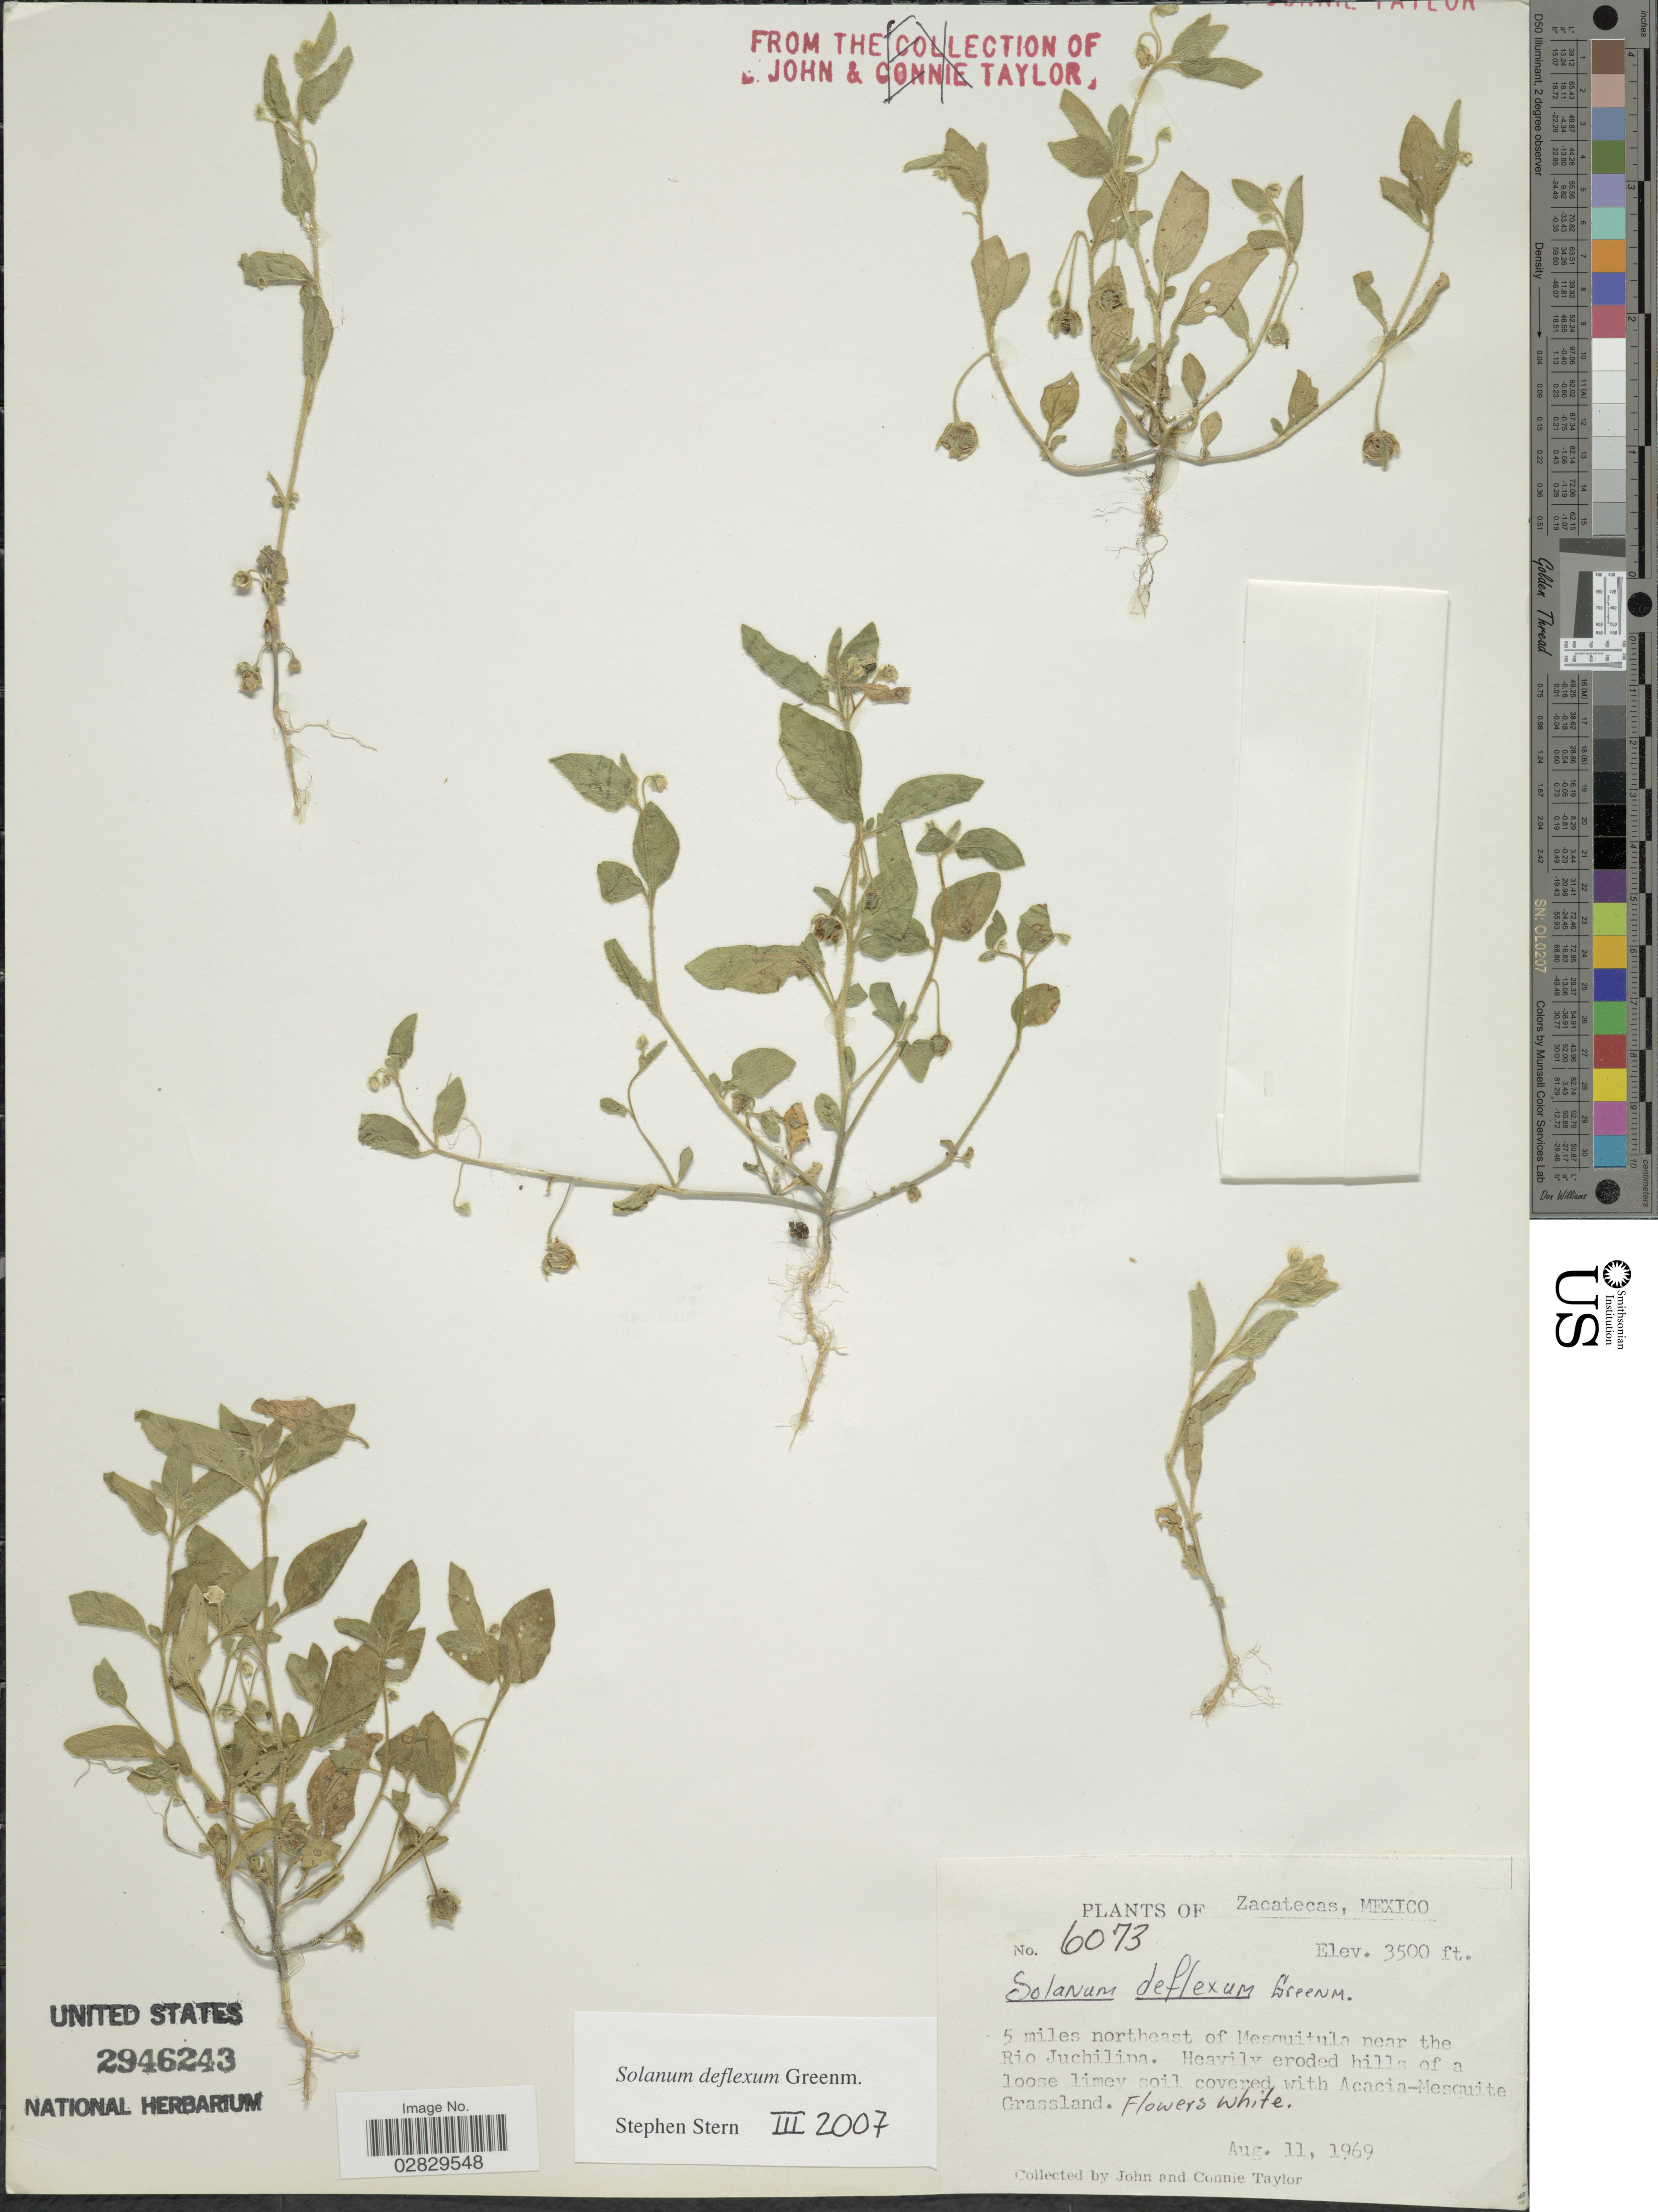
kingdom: Plantae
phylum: Tracheophyta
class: Magnoliopsida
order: Solanales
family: Solanaceae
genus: Solanum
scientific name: Solanum deflexum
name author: Greenm.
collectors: J. Taylor & C. Taylor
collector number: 6073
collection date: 1969-08-11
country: Mexico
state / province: Zacatecas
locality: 5 miles northeast of Mesquitela near the Rio Juchilina.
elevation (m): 1067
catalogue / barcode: US 2946243